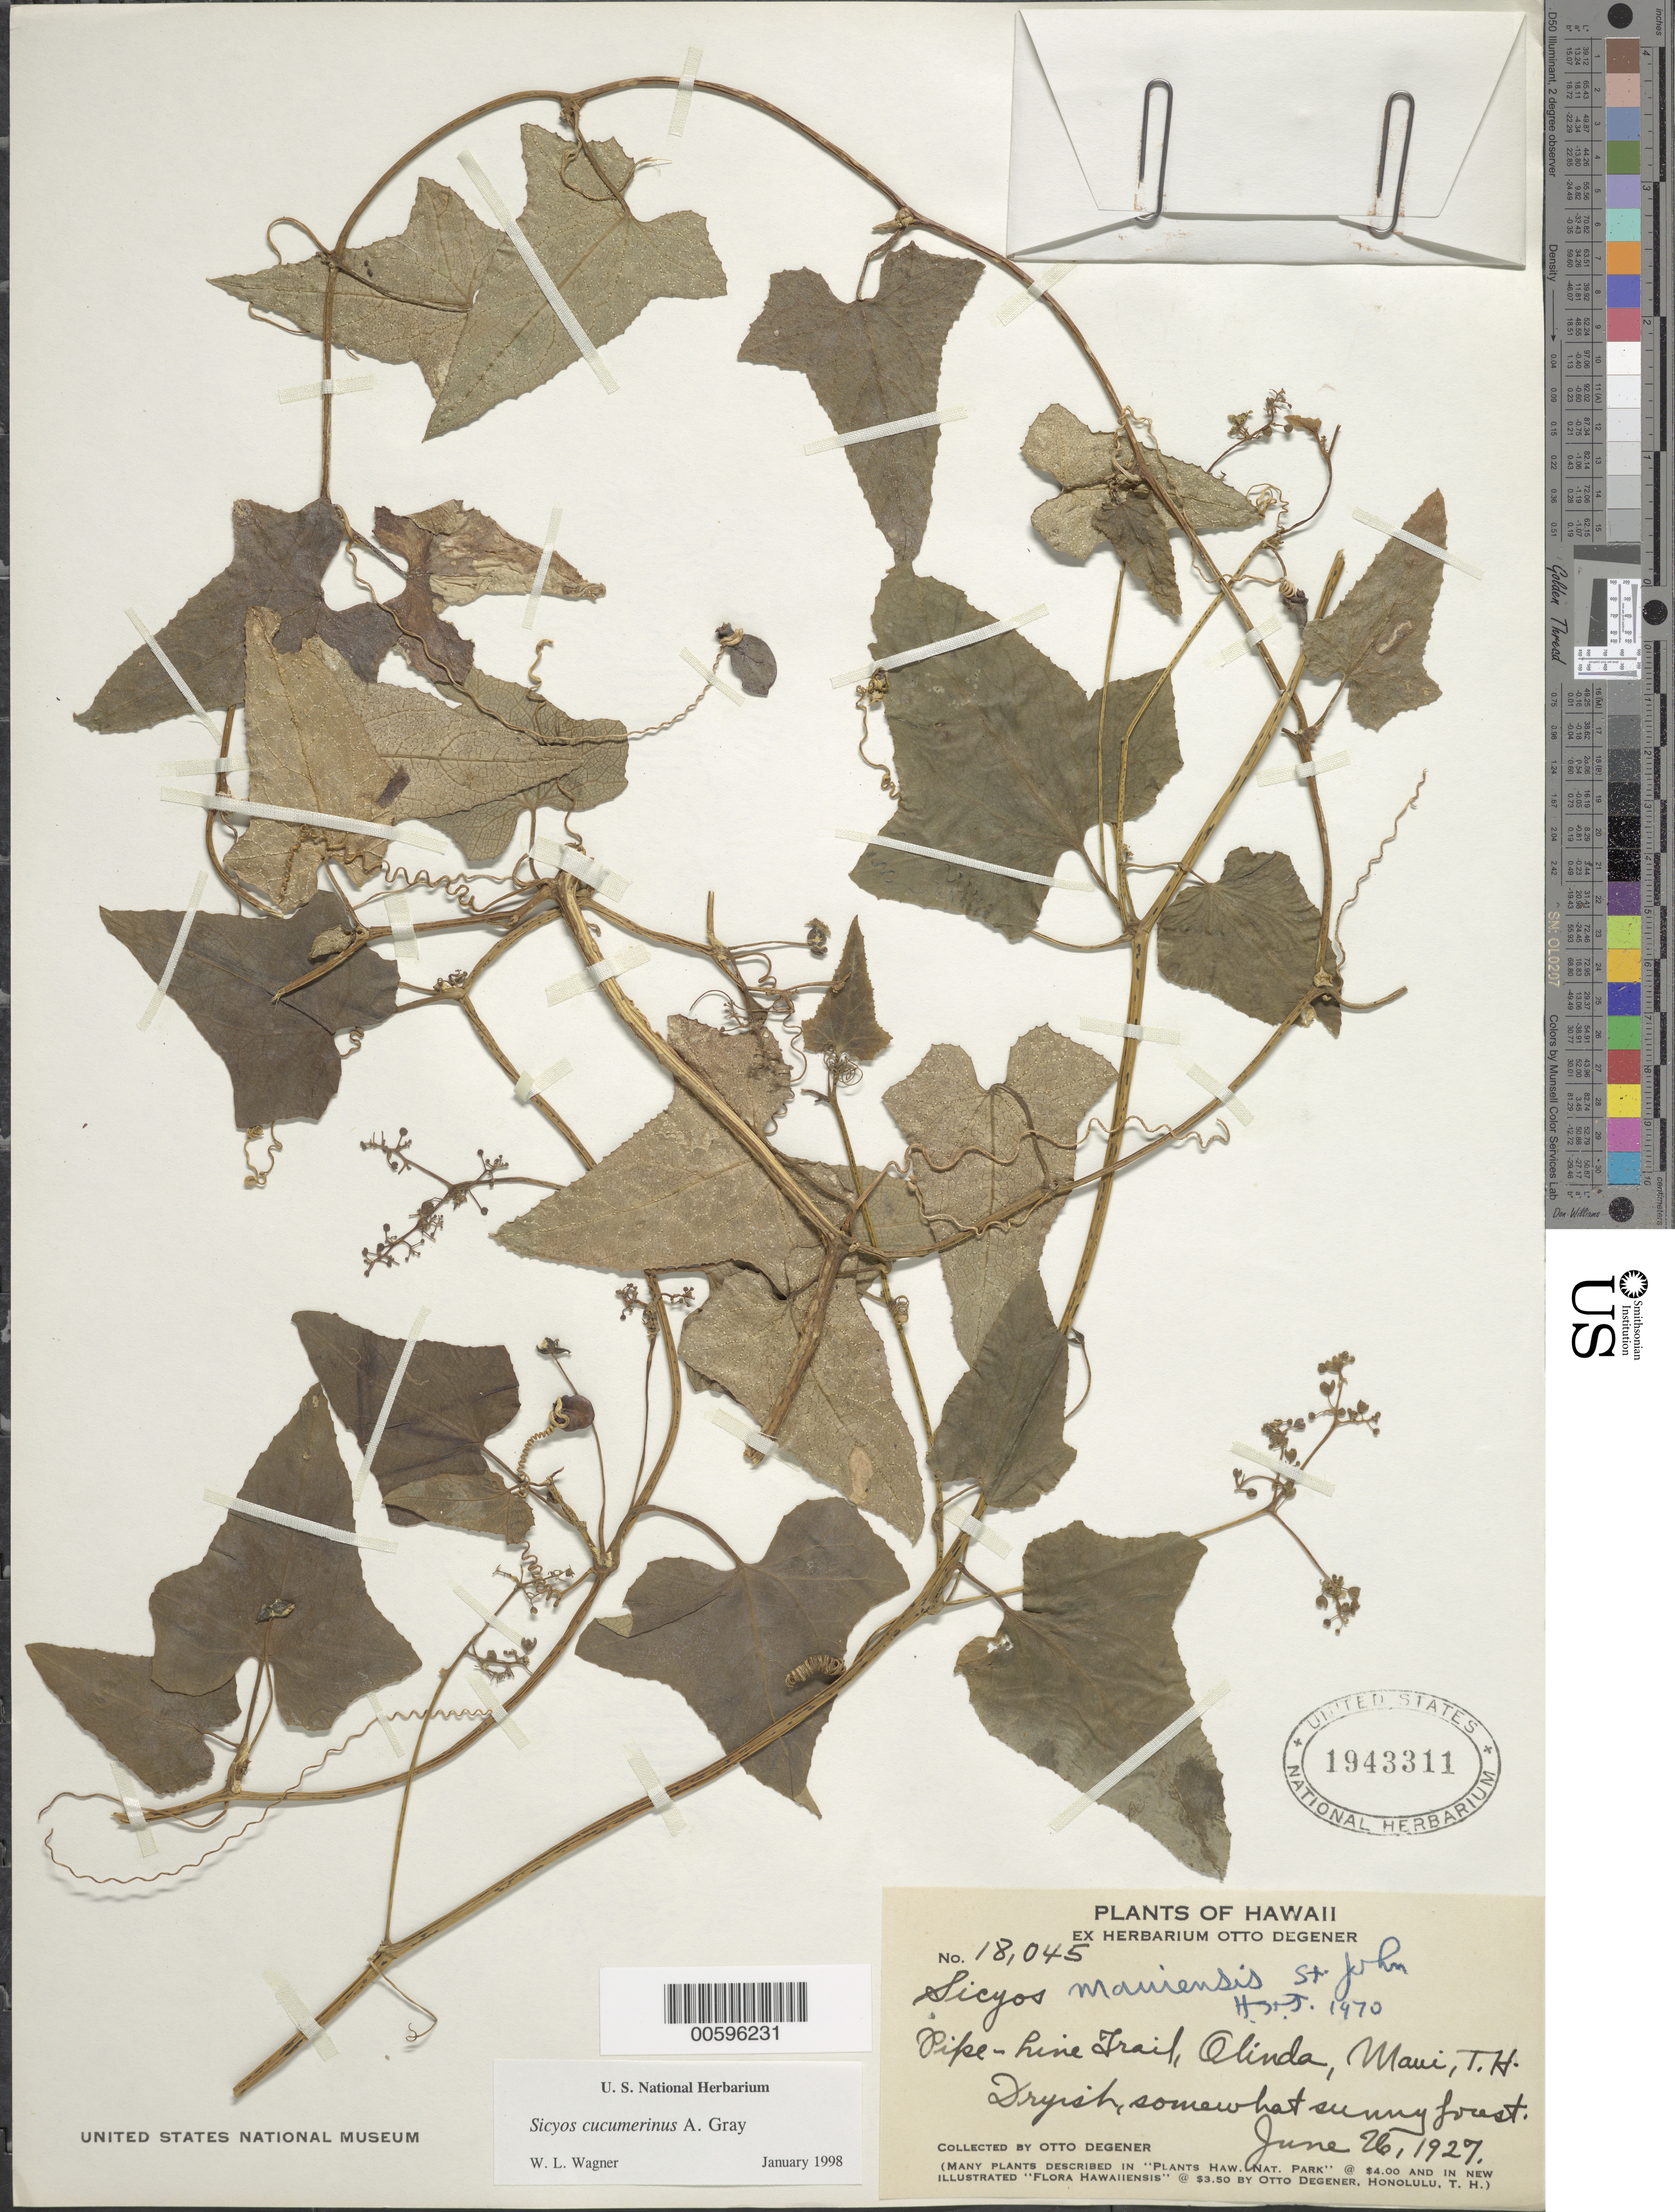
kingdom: Plantae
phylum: Tracheophyta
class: Magnoliopsida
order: Cucurbitales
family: Cucurbitaceae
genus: Sicyos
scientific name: Sicyos cucumerinus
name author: A. Gray in Wilkes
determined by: Wagner, W. L., (BOT), Smithsonian Institution - National Museum of Natural History (UNITED STATES)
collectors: O. Degener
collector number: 18045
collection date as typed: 26 Jun 1927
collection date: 1927-06-26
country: United States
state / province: Hawaii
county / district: Maui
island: Maui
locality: Pipe-Line Trail, Olinda.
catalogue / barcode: US 1943311